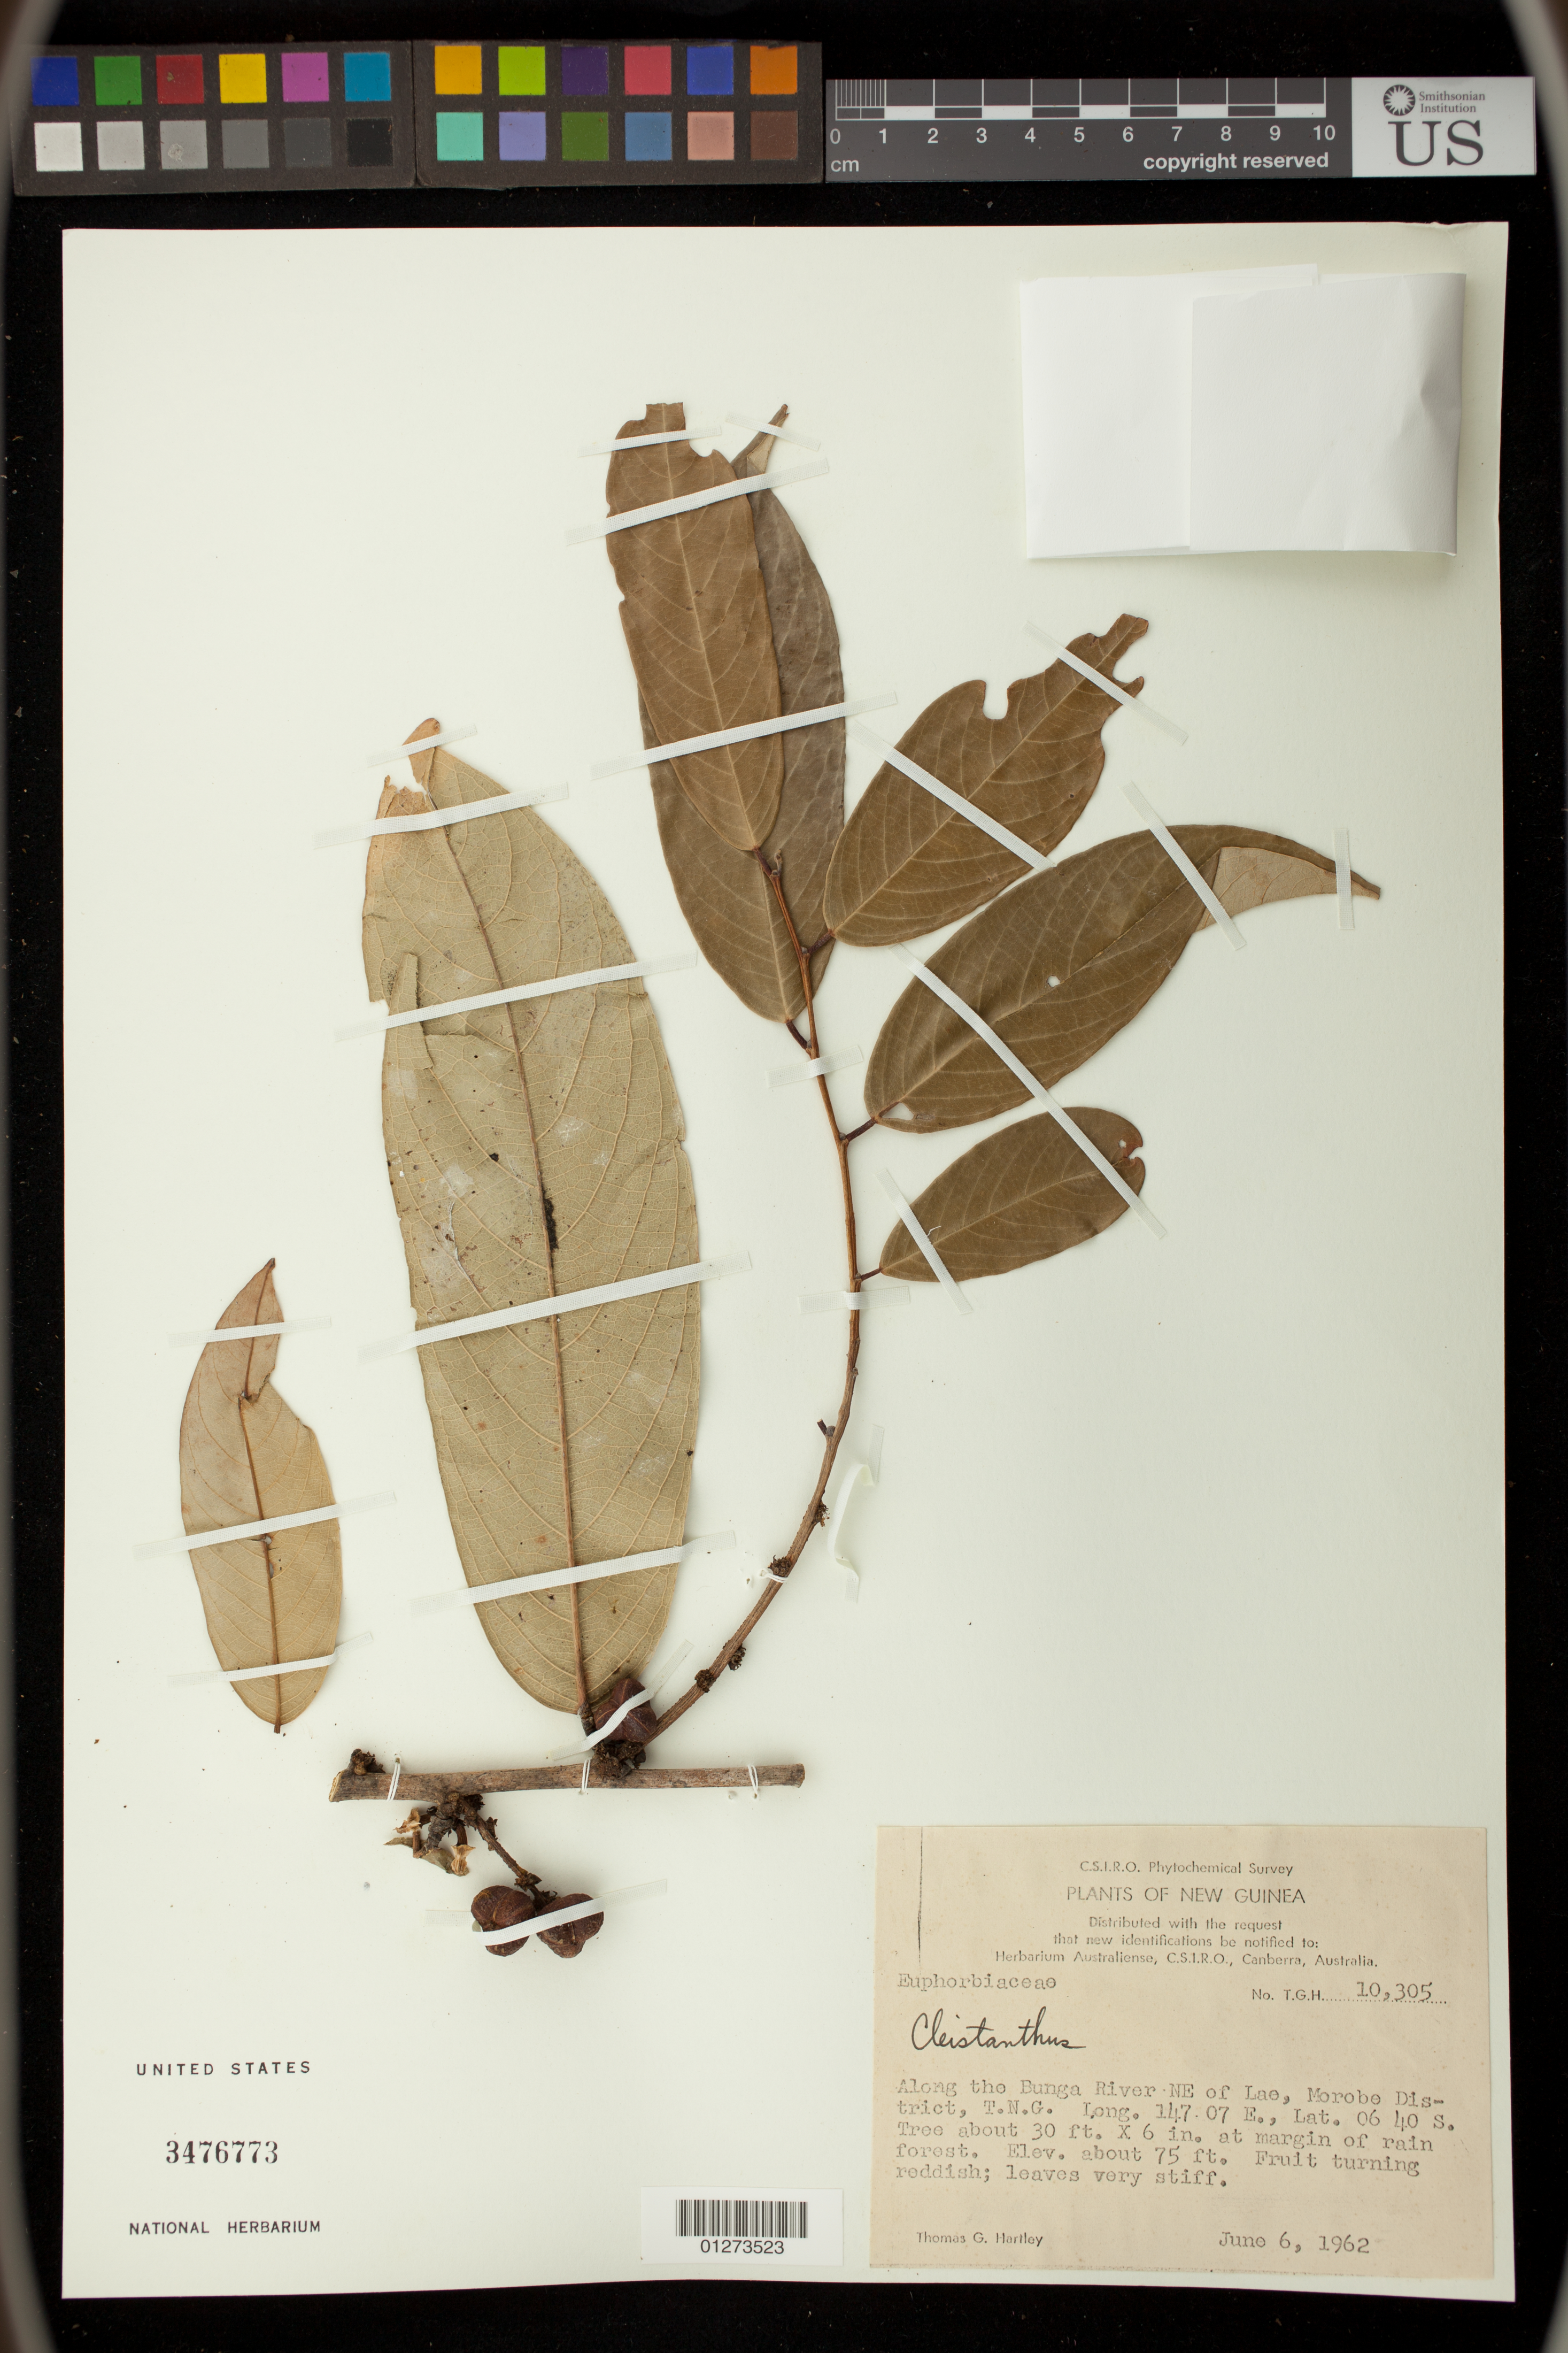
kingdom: Plantae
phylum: Tracheophyta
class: Magnoliopsida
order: Malpighiales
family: Phyllanthaceae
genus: Cleistanthus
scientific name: Cleistanthus sp.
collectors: T. G. Hartley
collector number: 10305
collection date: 1962-06-06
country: Papua New Guinea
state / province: Morobe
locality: Along the Bunga River NE of Lae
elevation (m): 23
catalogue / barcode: US 3476773